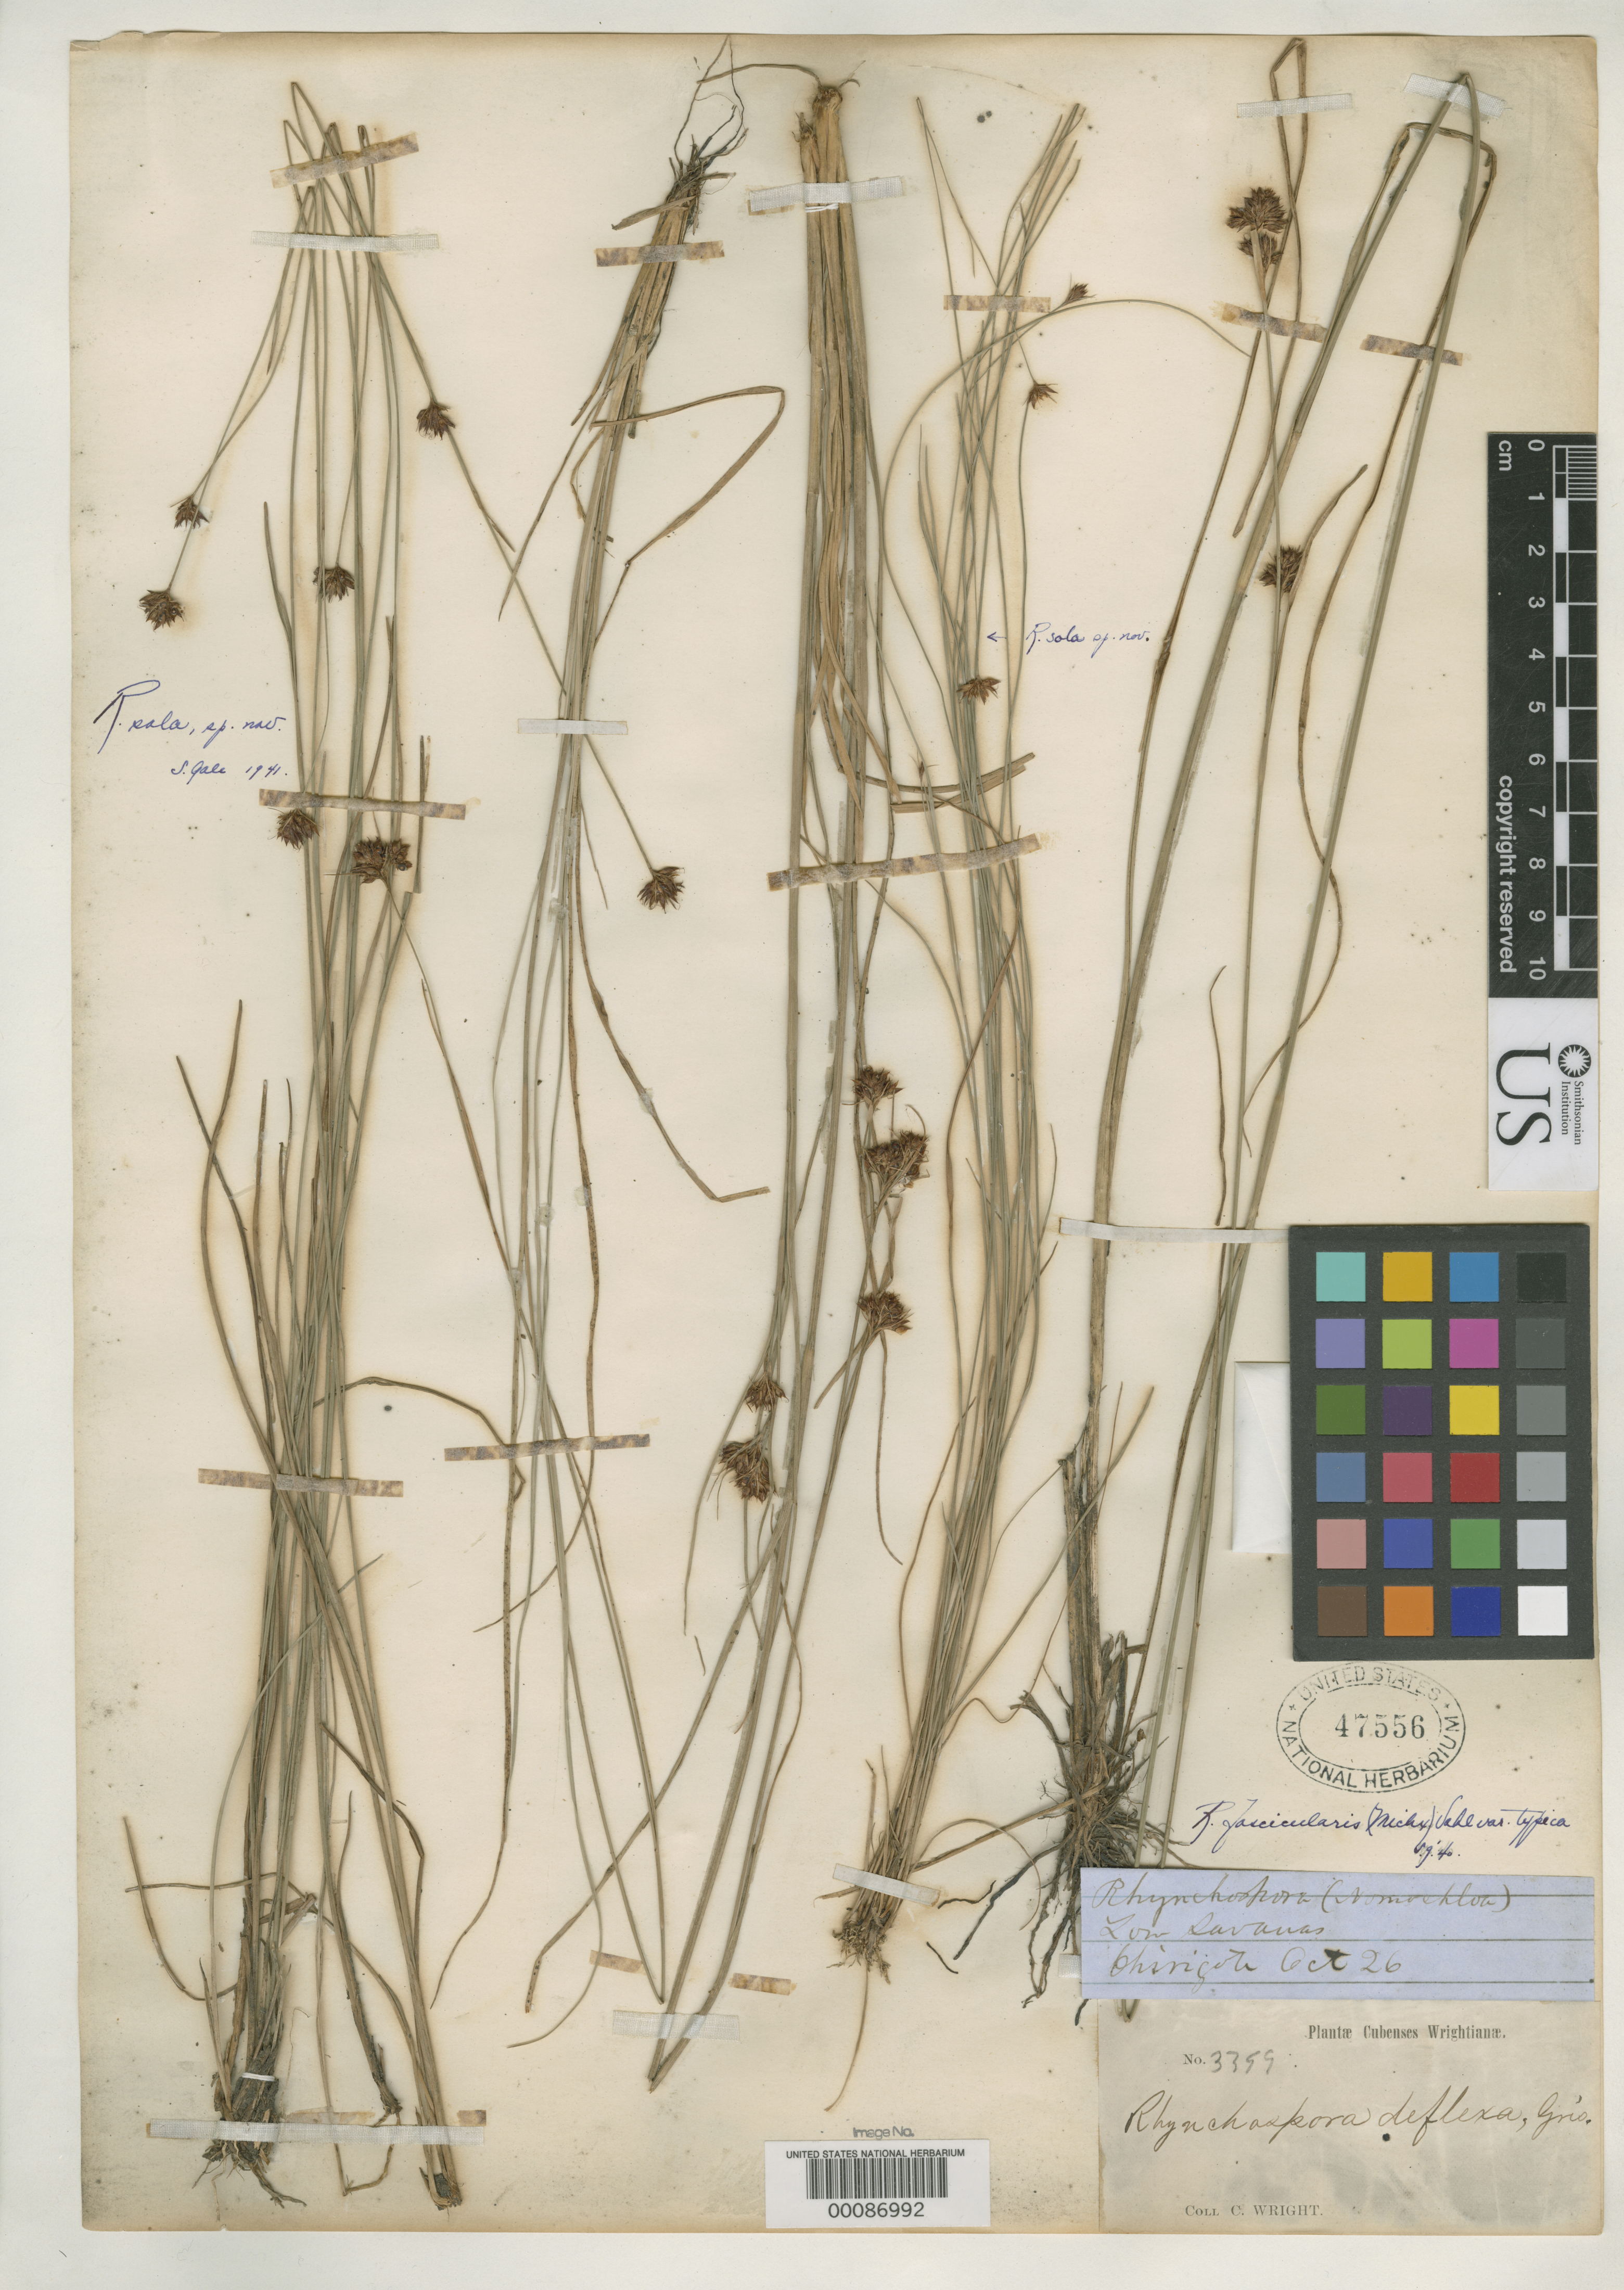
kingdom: Plantae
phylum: Tracheophyta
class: Liliopsida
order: Poales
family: Cyperaceae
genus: Rhynchospora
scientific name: Rhynchospora deflexa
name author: Griseb.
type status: Isosyntype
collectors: C. Wright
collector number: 3399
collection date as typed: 26 Oct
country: Cuba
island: Greater Antilles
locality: Los Savanas.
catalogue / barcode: US 47556